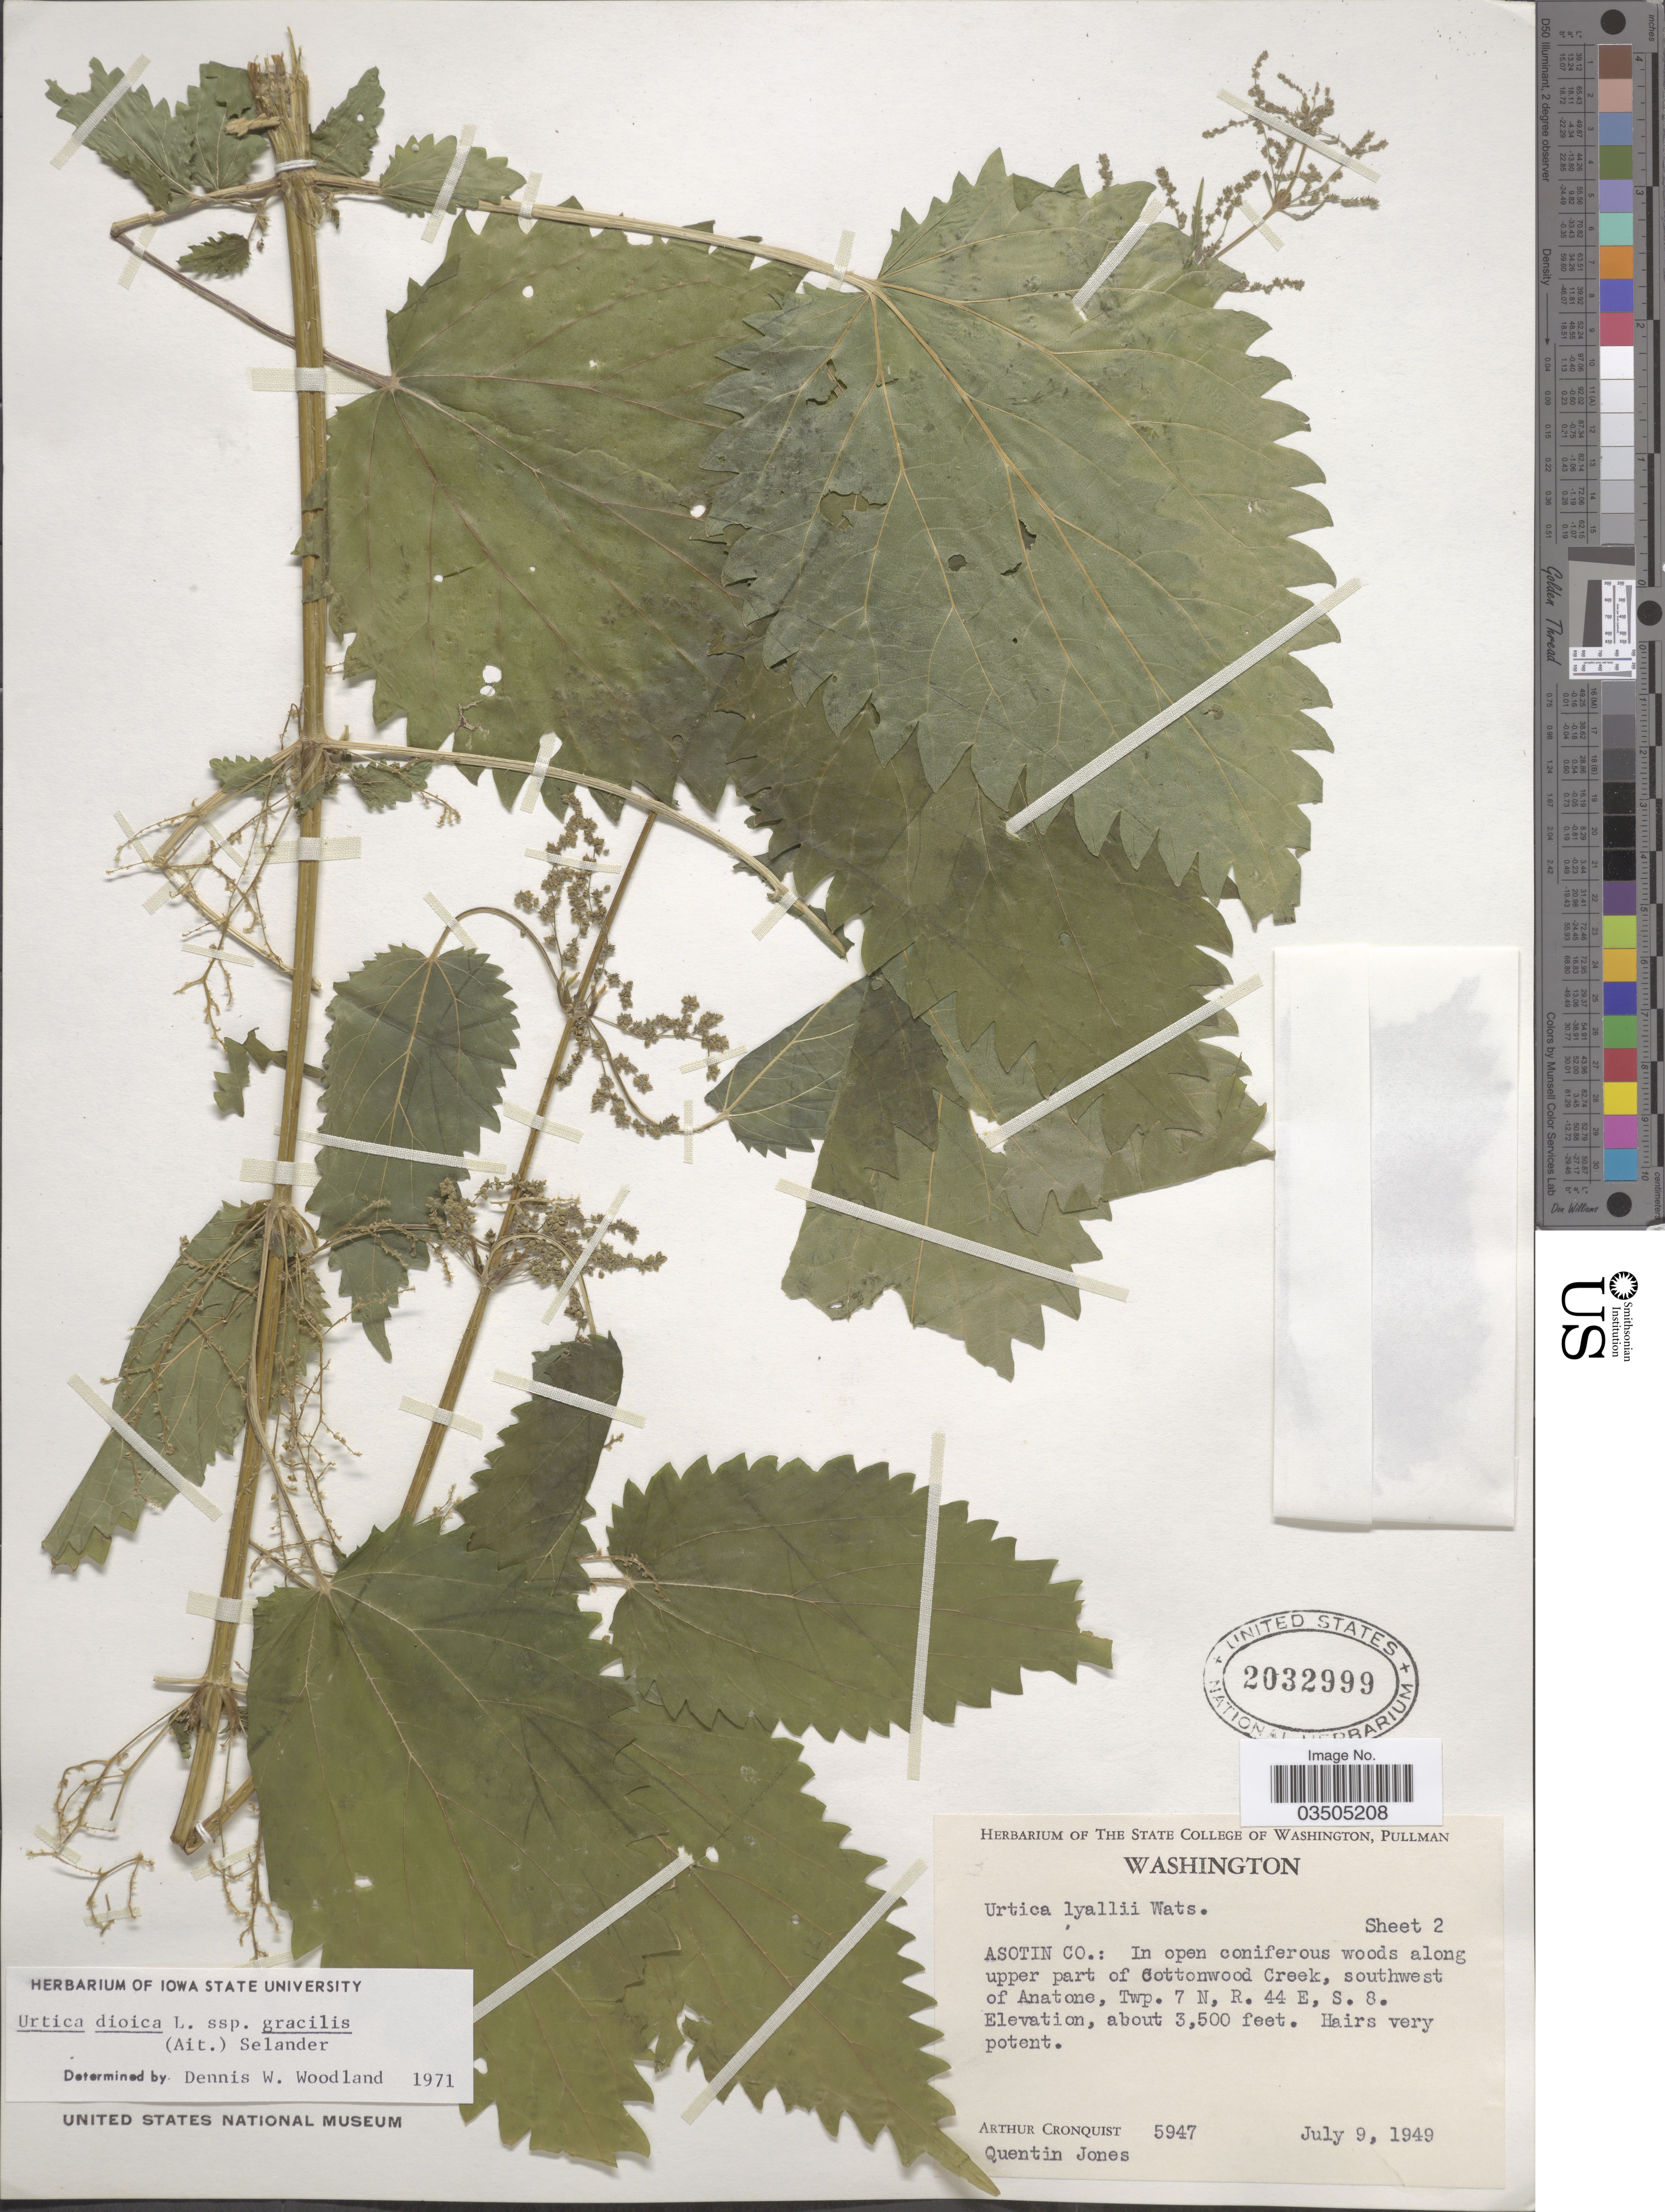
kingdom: Plantae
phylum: Tracheophyta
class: Magnoliopsida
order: Rosales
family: Urticaceae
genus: Urtica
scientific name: Urtica dioica subsp. gracilis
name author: L.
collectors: A. J. Cronquist & Q. Jones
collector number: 5947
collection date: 1949-07-09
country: United States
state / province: Washington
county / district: Asotin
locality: Asotin Co.: along upper part of Cottonwood Creek, southwest of Anatone, Twp. 7 N, R. 44 E, S. 8.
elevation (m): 1067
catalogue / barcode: US 2032999